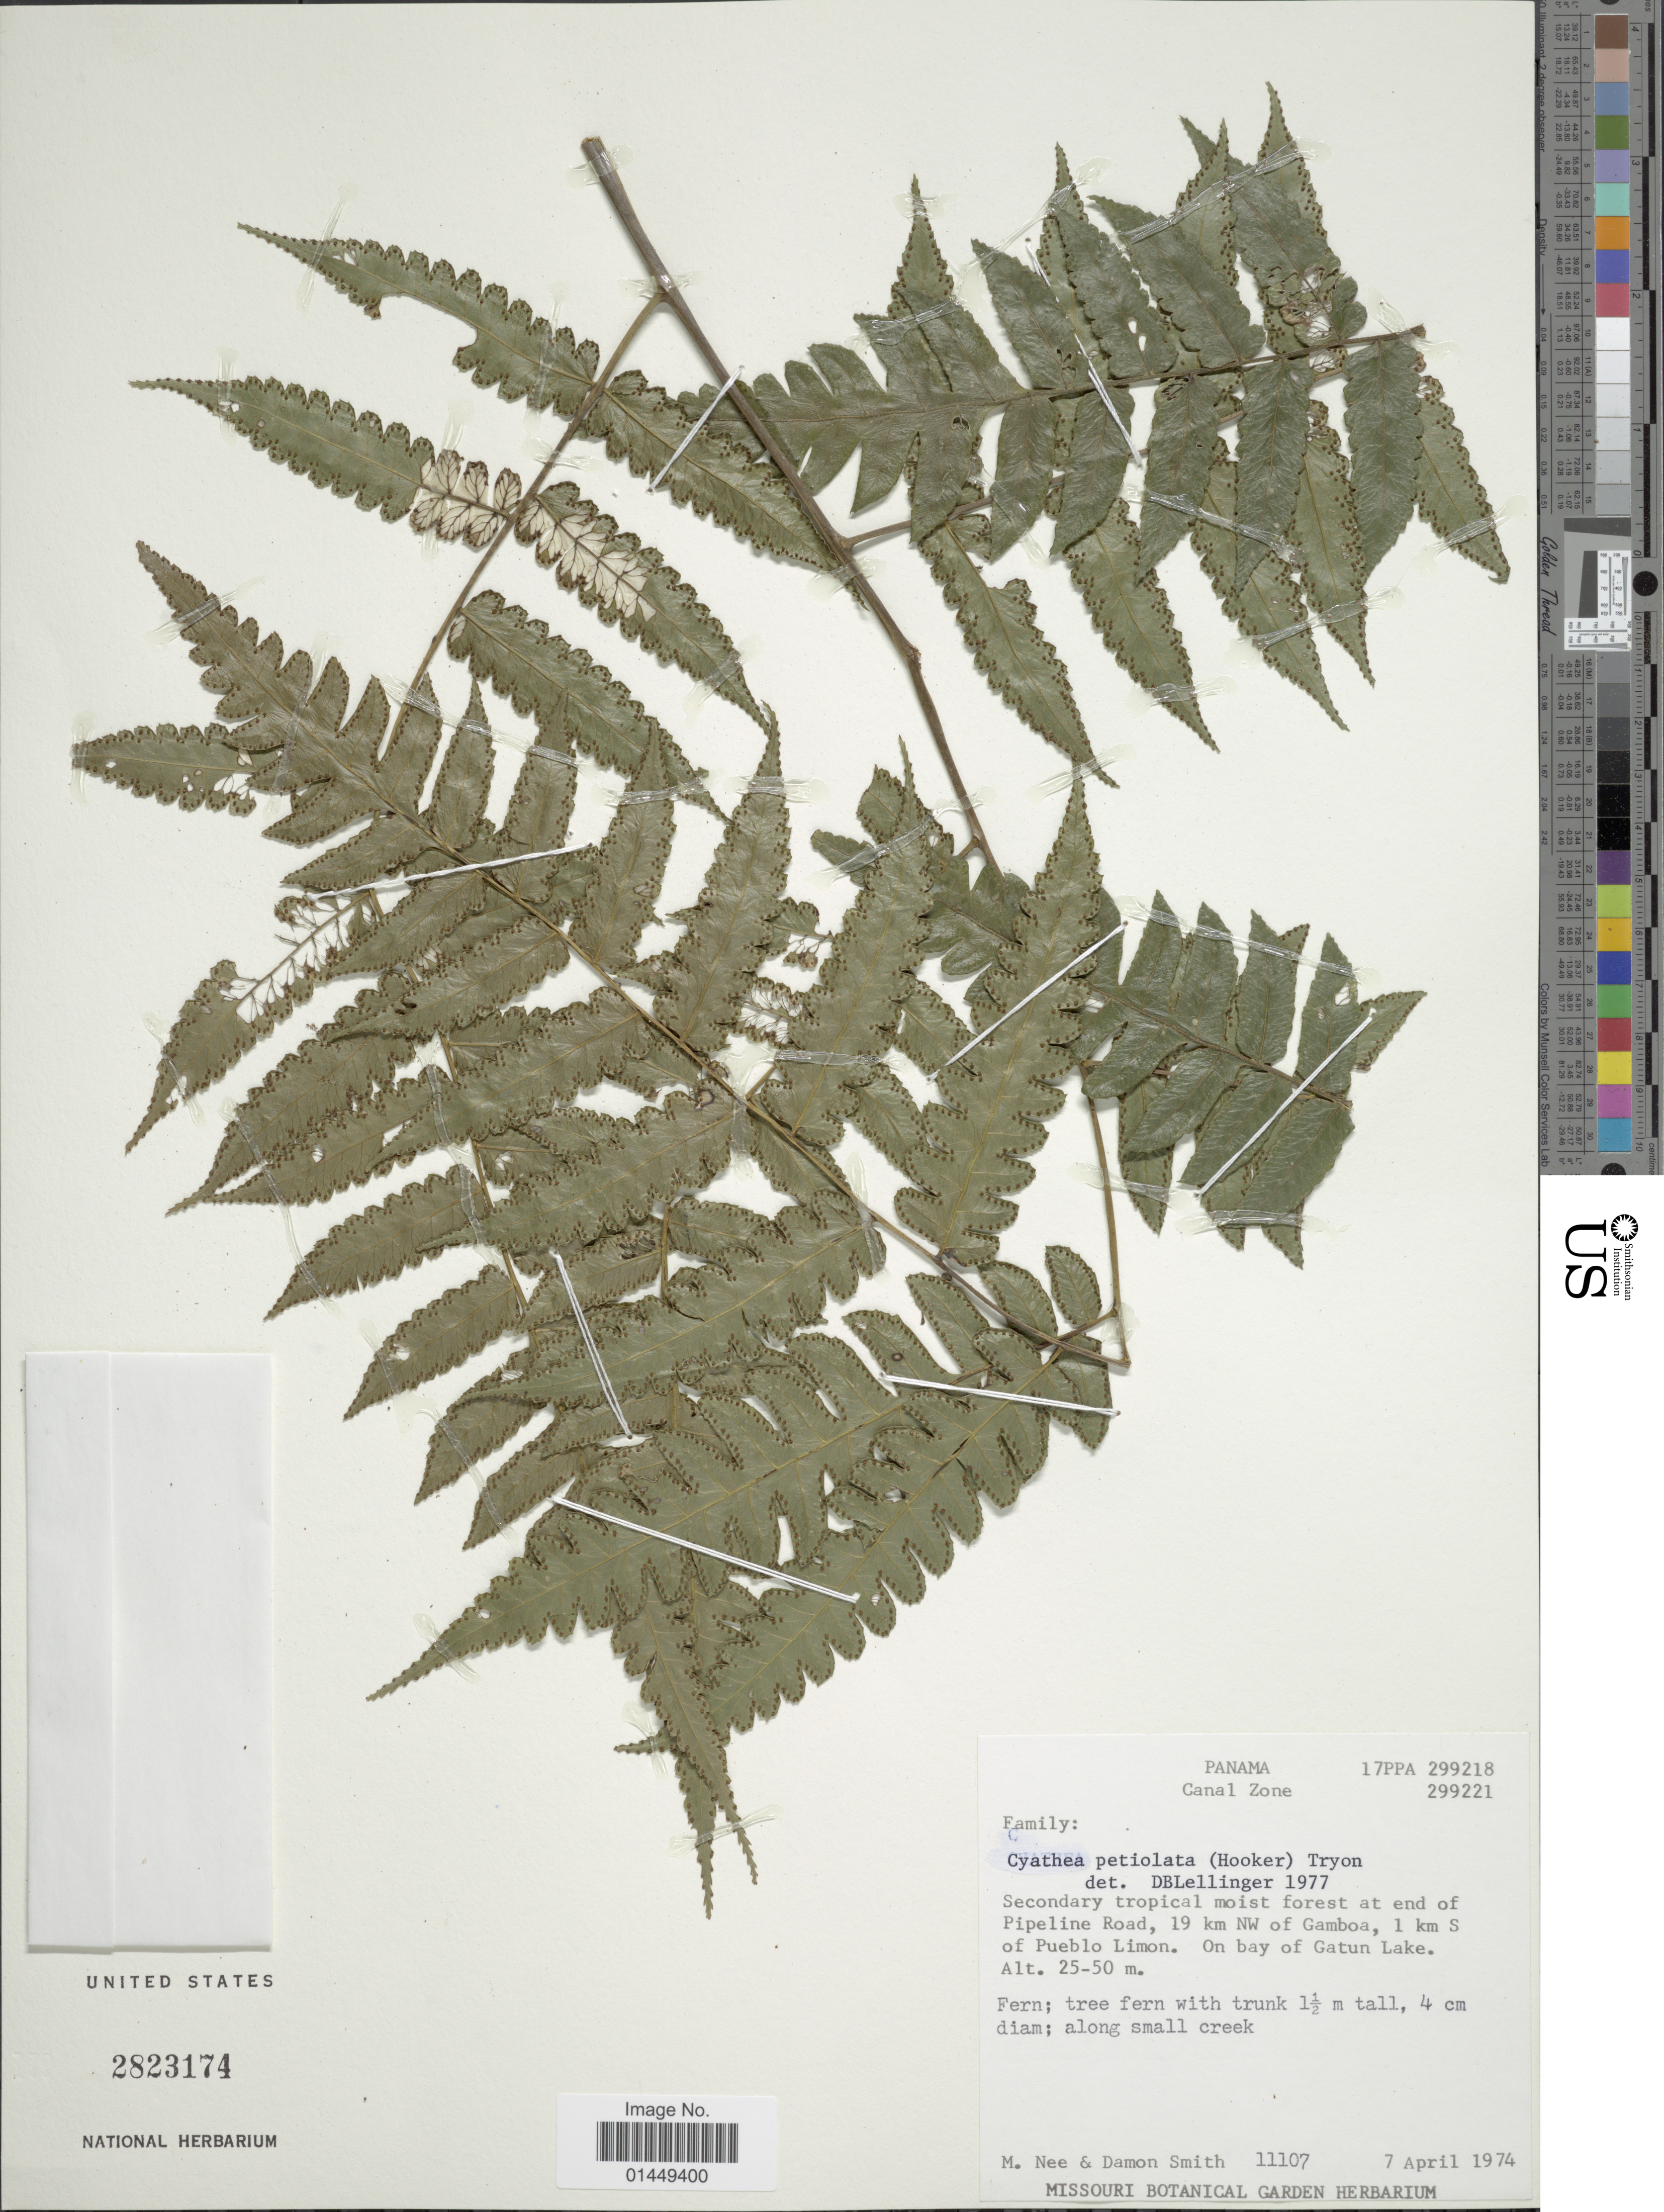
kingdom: Plantae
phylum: Tracheophyta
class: Polypodiopsida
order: Cyatheales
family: Cyatheaceae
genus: Cyathea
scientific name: Cyathea petiolata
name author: (Hook.) R.M. Tryon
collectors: M. Nee & D. A. Smith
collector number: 11107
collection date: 1974-04-07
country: Panama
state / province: Colón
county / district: Canal Zone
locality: Canal Zone. Secondary tropical moist forest at end of Pipeline Road, 19 km NW of Gamboa, 1 km S of Pueblo Limon. On bay of Gatun Lake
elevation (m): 25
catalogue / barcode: US 2823174